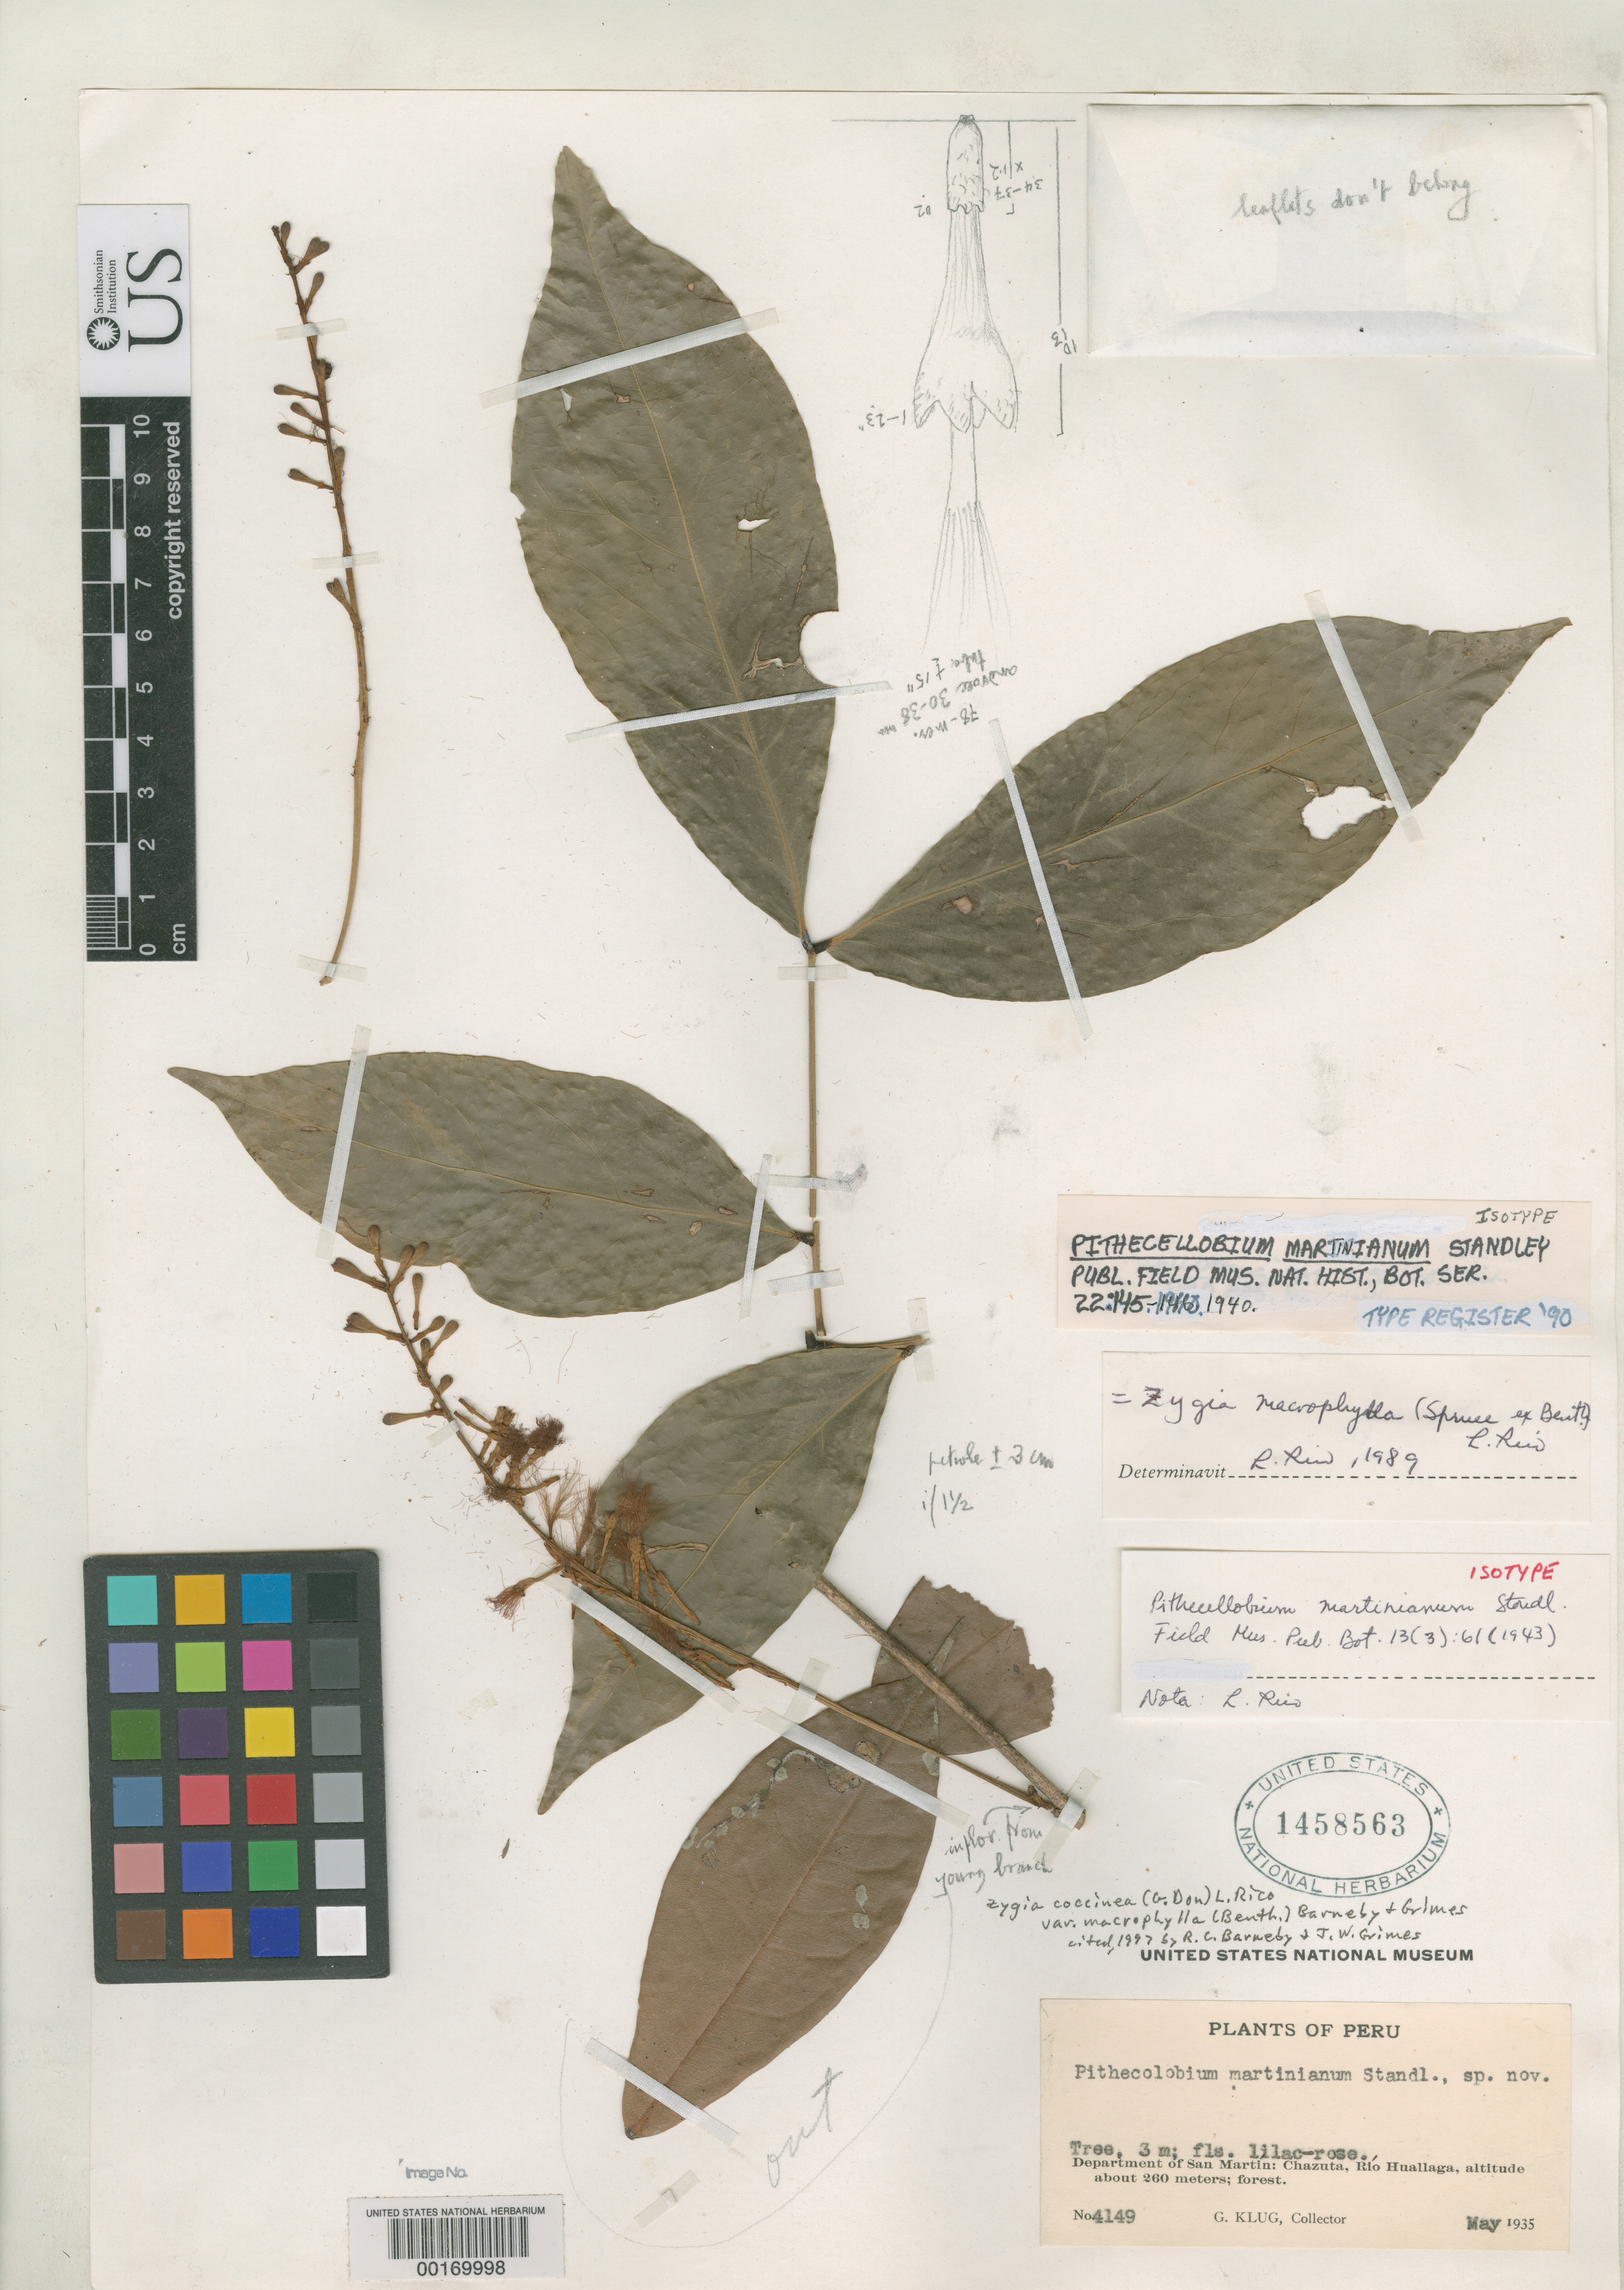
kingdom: Plantae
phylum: Tracheophyta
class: Magnoliopsida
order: Fabales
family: Fabaceae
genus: Pithecellobium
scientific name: Pithecellobium martinianum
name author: Standl.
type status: Isotype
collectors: G. Klug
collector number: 4149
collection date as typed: May 1935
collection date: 1935-05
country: Peru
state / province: San Martín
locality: Chazuta, Rio Huallaga, forest.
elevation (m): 260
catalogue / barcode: US 1458563